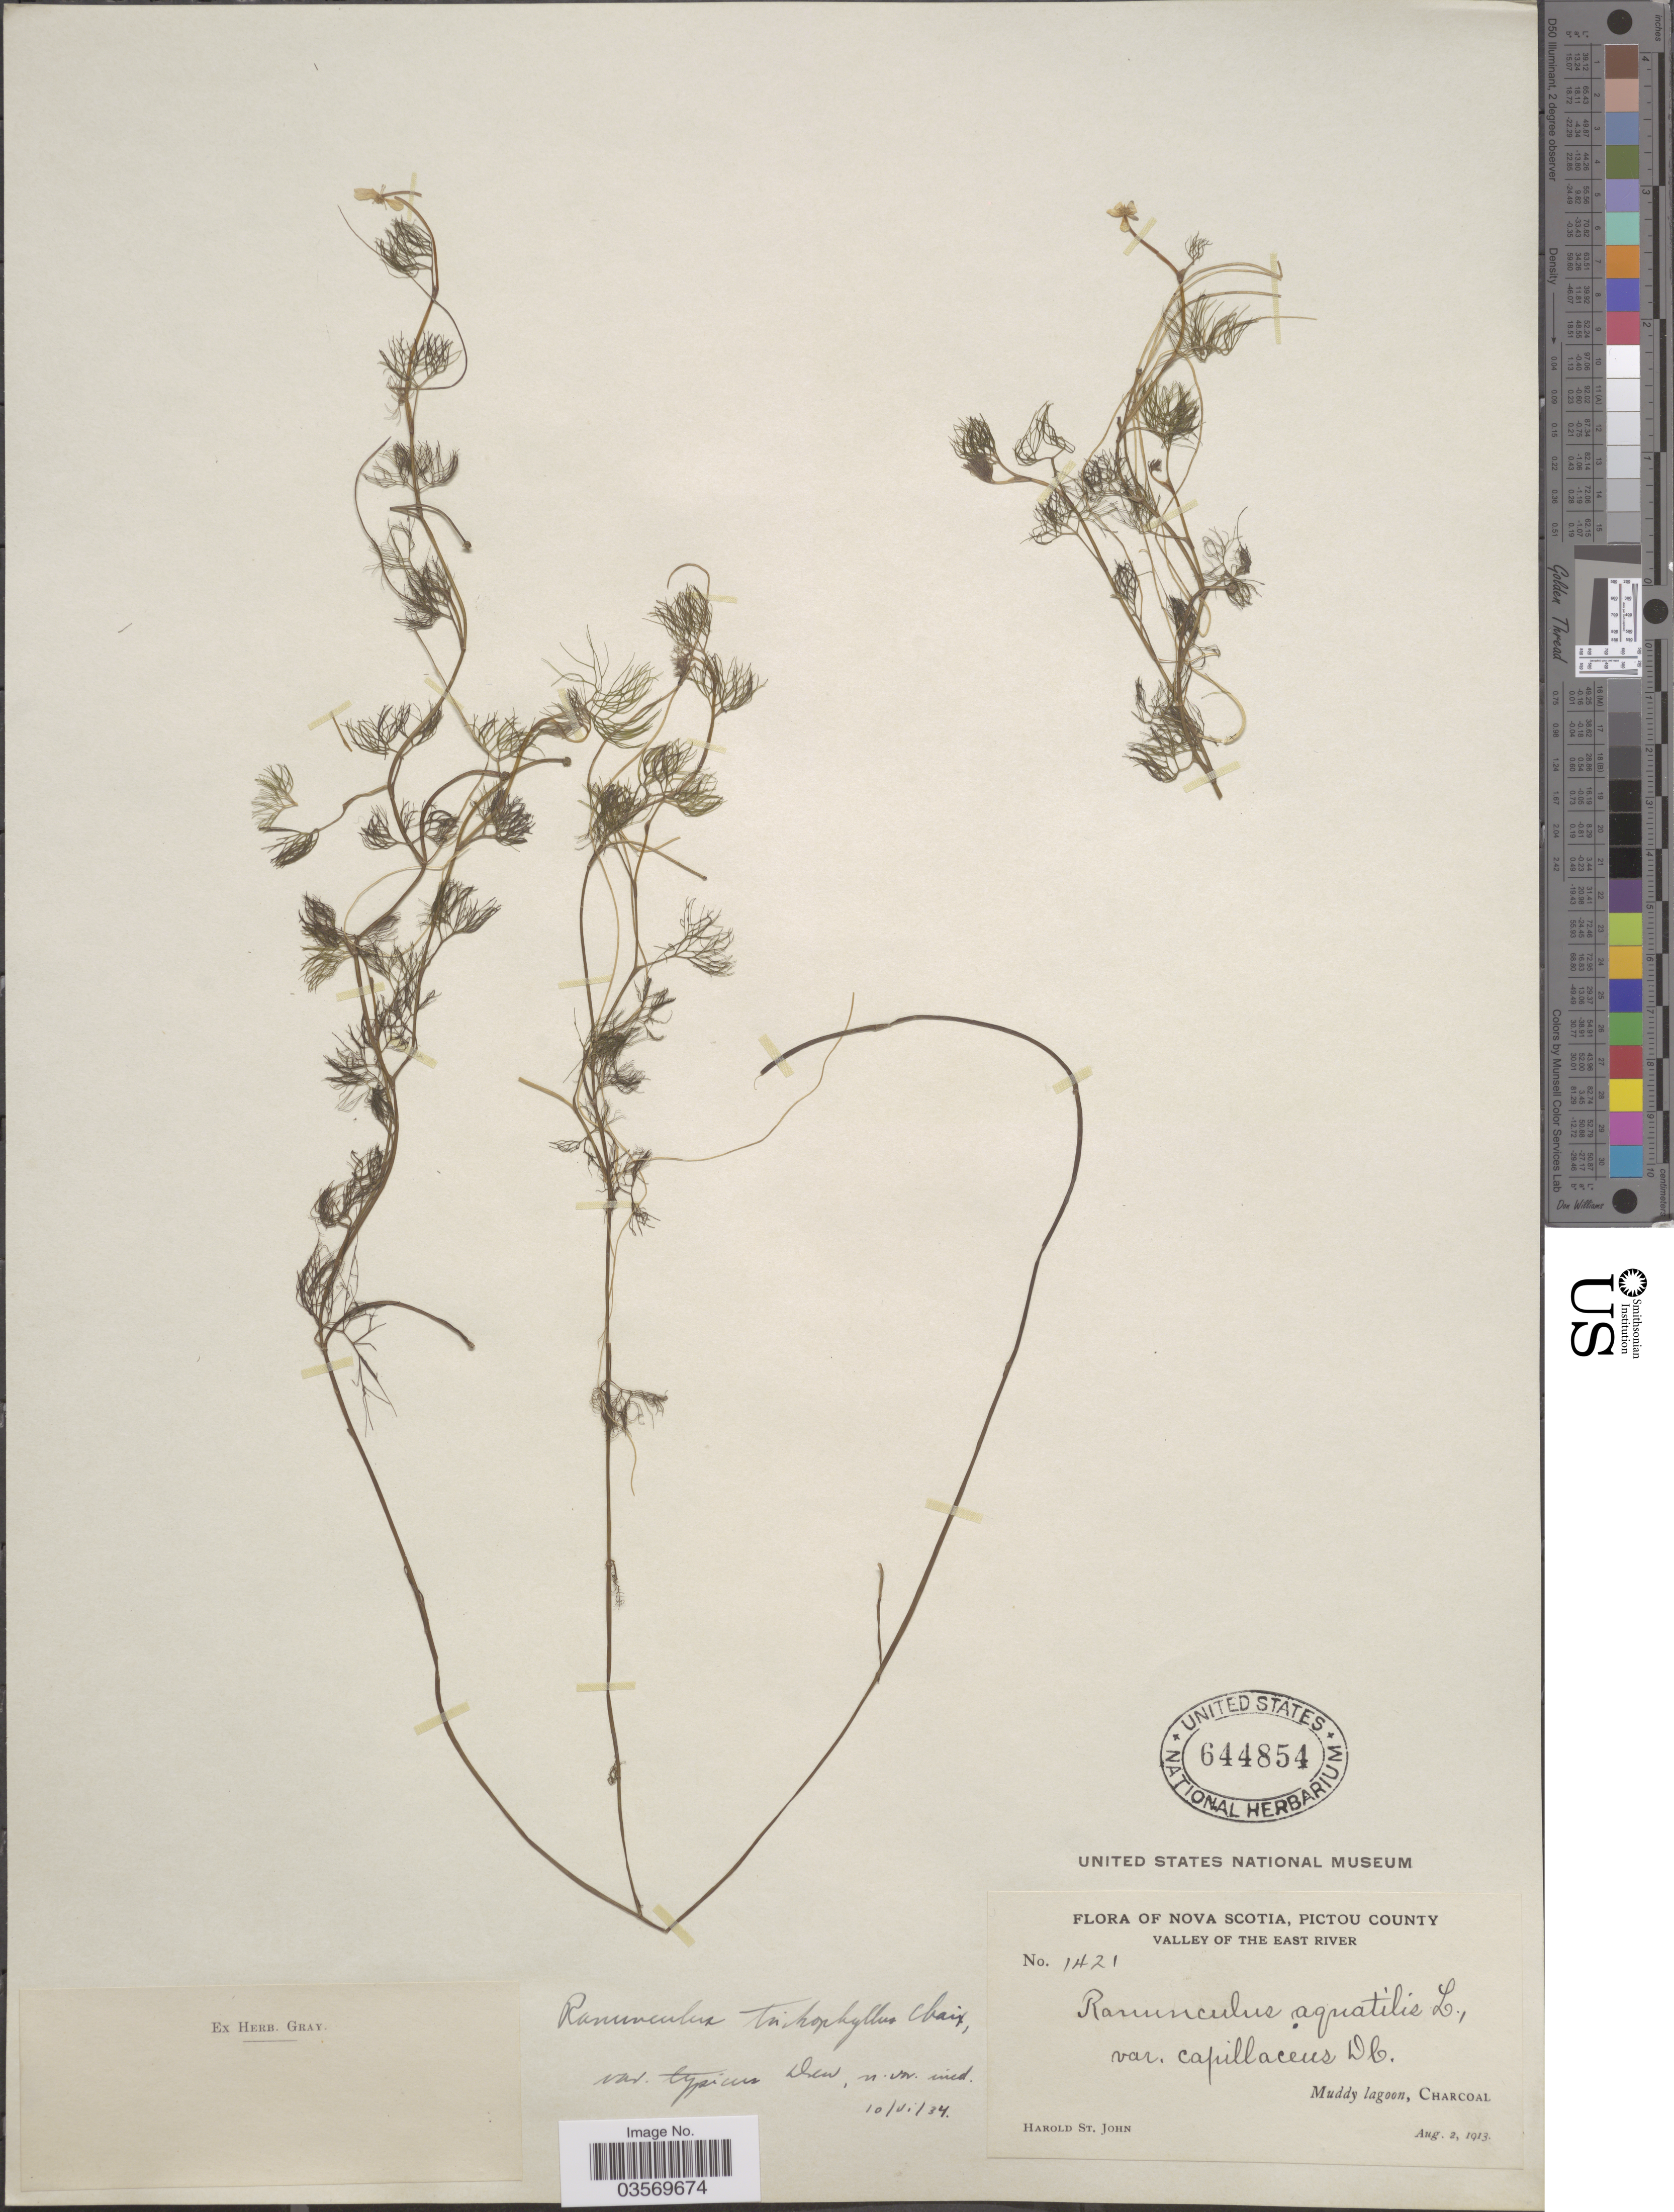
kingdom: Plantae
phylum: Tracheophyta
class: Magnoliopsida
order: Ranunculales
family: Ranunculaceae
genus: Ranunculus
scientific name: Ranunculus trichophyllus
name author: Chaix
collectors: H. St. John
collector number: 1421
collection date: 1913-08-02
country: Canada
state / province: Nova Scotia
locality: Pictou County. Valley of the East River. Muddy lagoon, Charcoal.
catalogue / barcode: US 644854